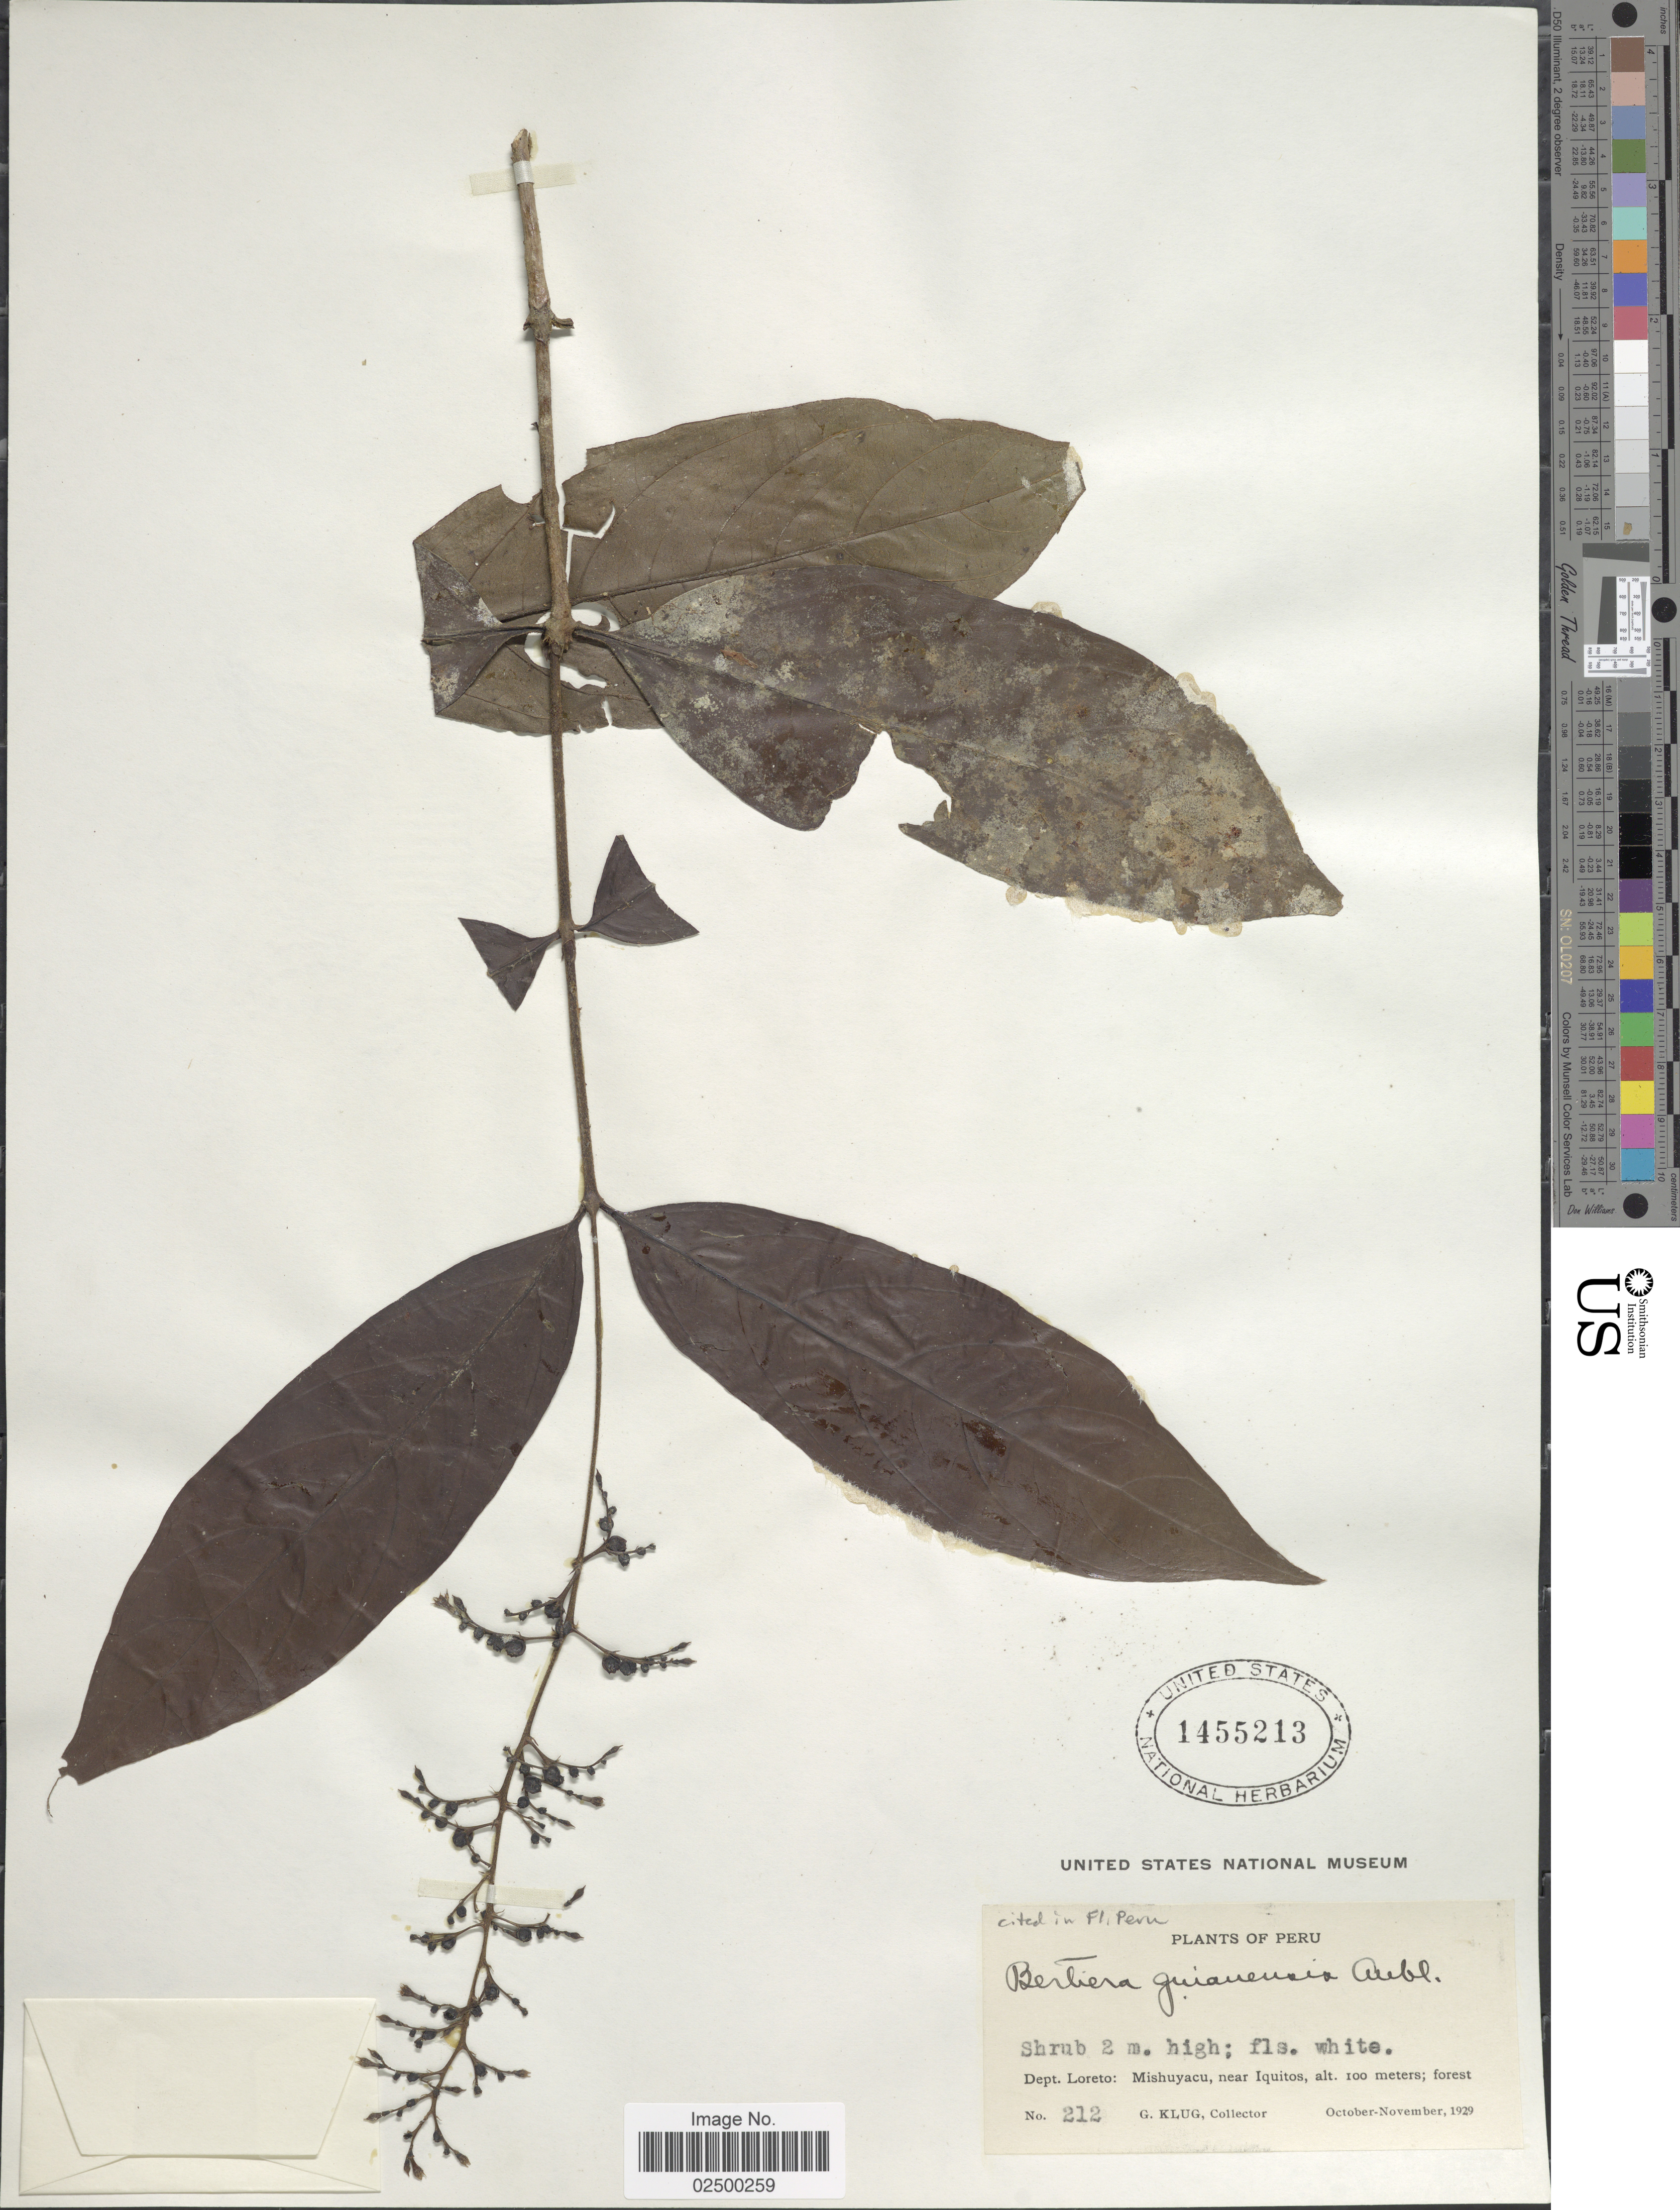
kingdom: Plantae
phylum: Tracheophyta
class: Magnoliopsida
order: Gentianales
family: Rubiaceae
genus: Bertiera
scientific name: Bertiera guianensis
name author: Aubl.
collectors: G. Klug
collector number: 212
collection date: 1929-10/1929-11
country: Peru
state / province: Loreto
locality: Mishuyacu, near Iquitos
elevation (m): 100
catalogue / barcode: US 1455213